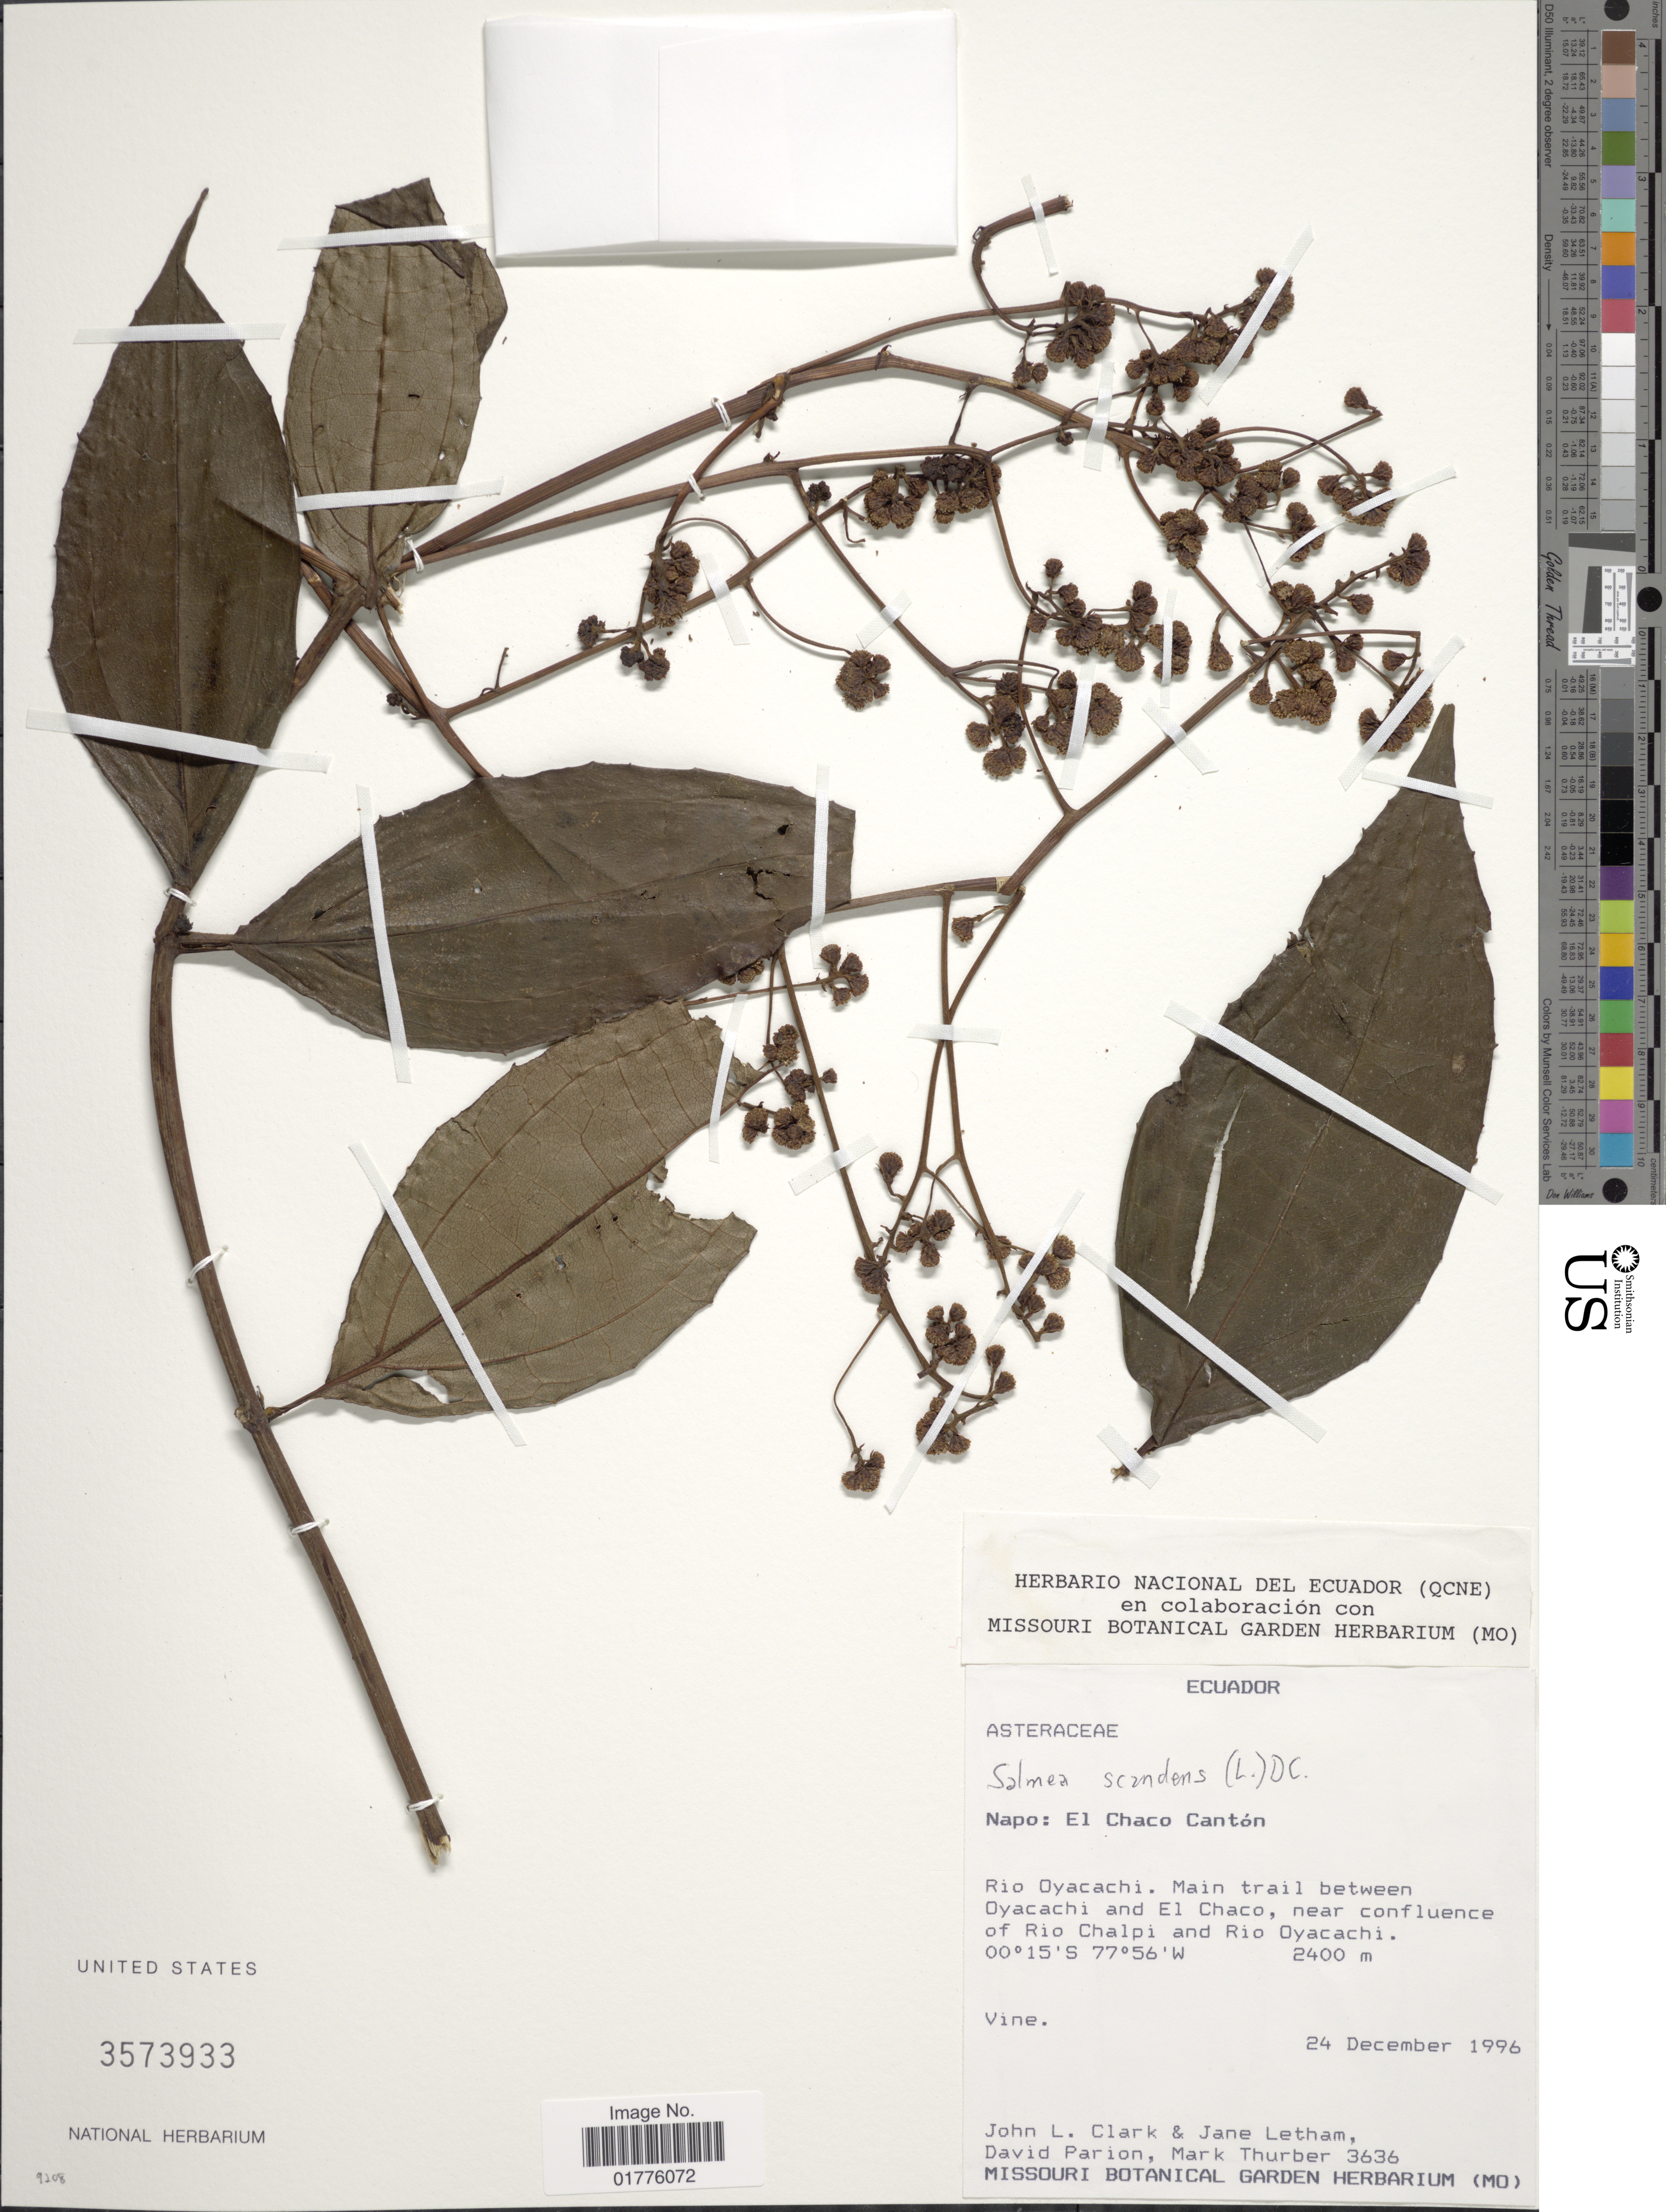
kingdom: Plantae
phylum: Tracheophyta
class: Magnoliopsida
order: Asterales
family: Asteraceae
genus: Salmea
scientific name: Salmea scandens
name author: (L.) DC.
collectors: J. L. Clark, J. Letham, D. Parion & M. Thurber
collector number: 3636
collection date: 1996-12-24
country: Ecuador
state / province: Napo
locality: Napo: El Chaco Canton. Rio Oyacachi. Main trail between Oyacachi and El Chaco , near confluence of Rio Chalpi and Rio Oyacachi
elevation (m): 2400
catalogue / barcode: US 3573933